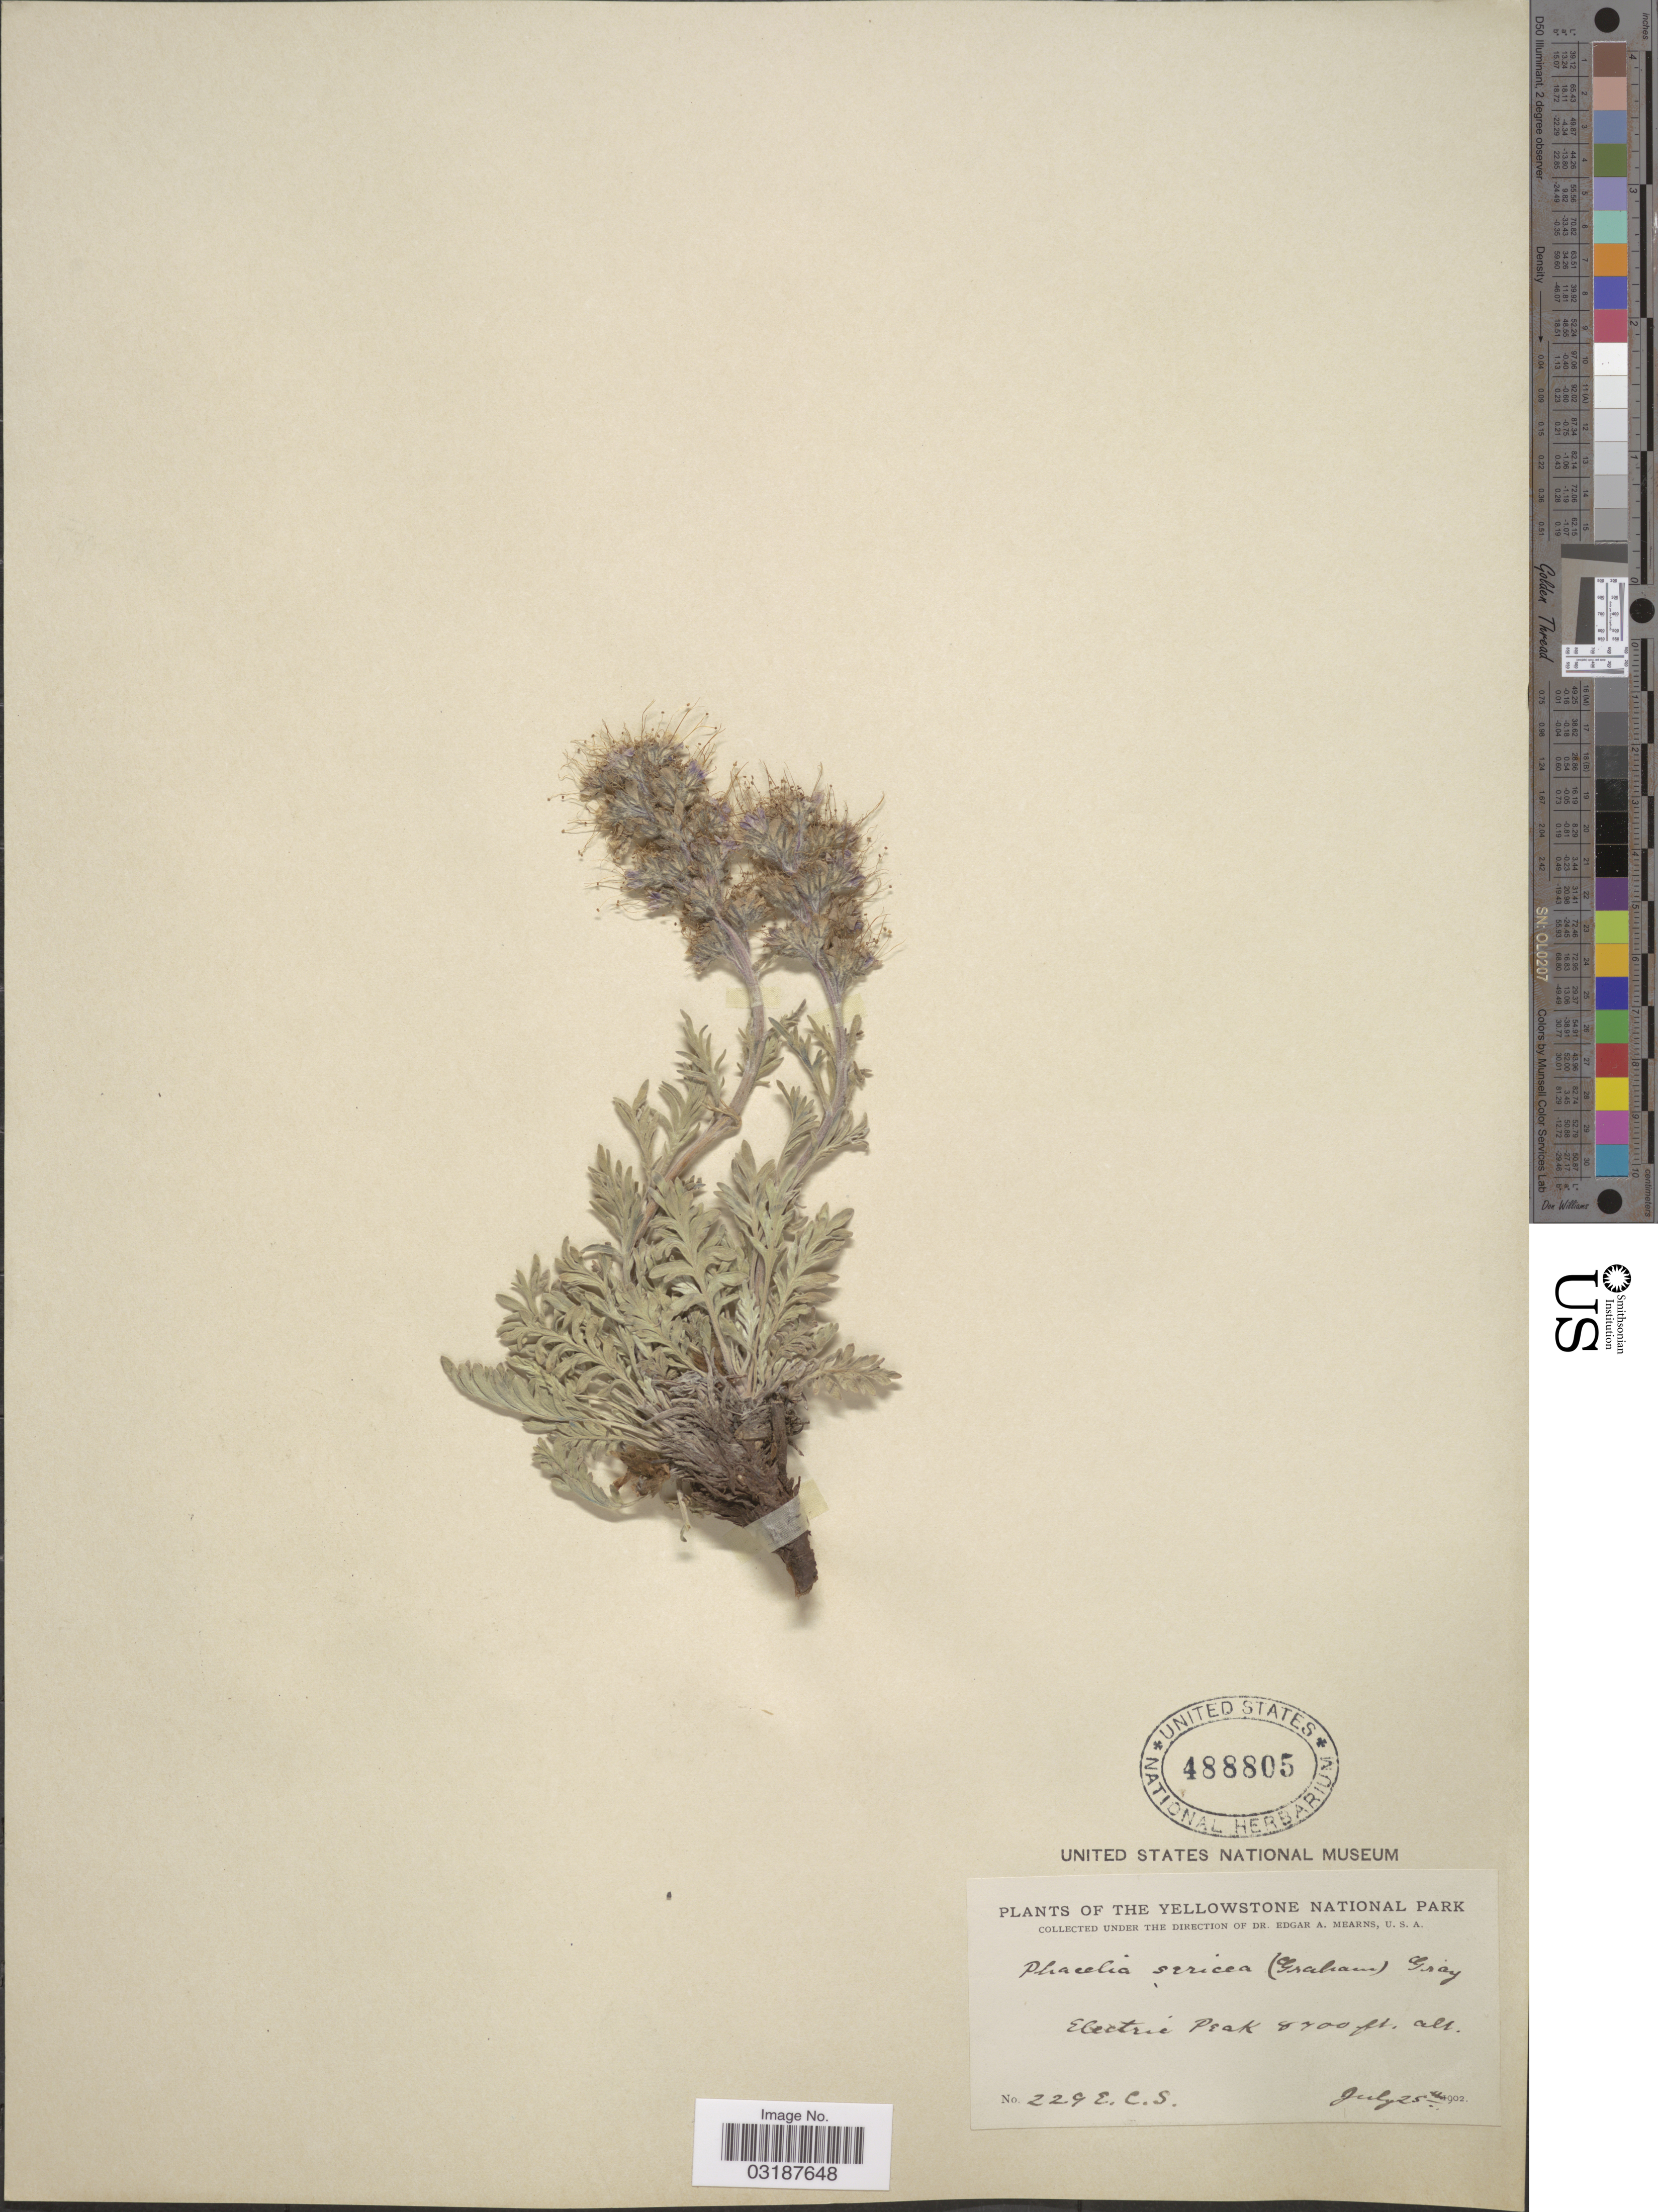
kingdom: Plantae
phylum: Tracheophyta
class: Magnoliopsida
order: Boraginales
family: Hydrophyllaceae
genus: Phacelia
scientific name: Phacelia sericea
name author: (Graham) A. Gray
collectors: E. C. Smith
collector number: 229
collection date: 1902-07-25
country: United States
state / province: Montana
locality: Yellowstone National Park. Electric Peak.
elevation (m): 2652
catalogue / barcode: US 488805